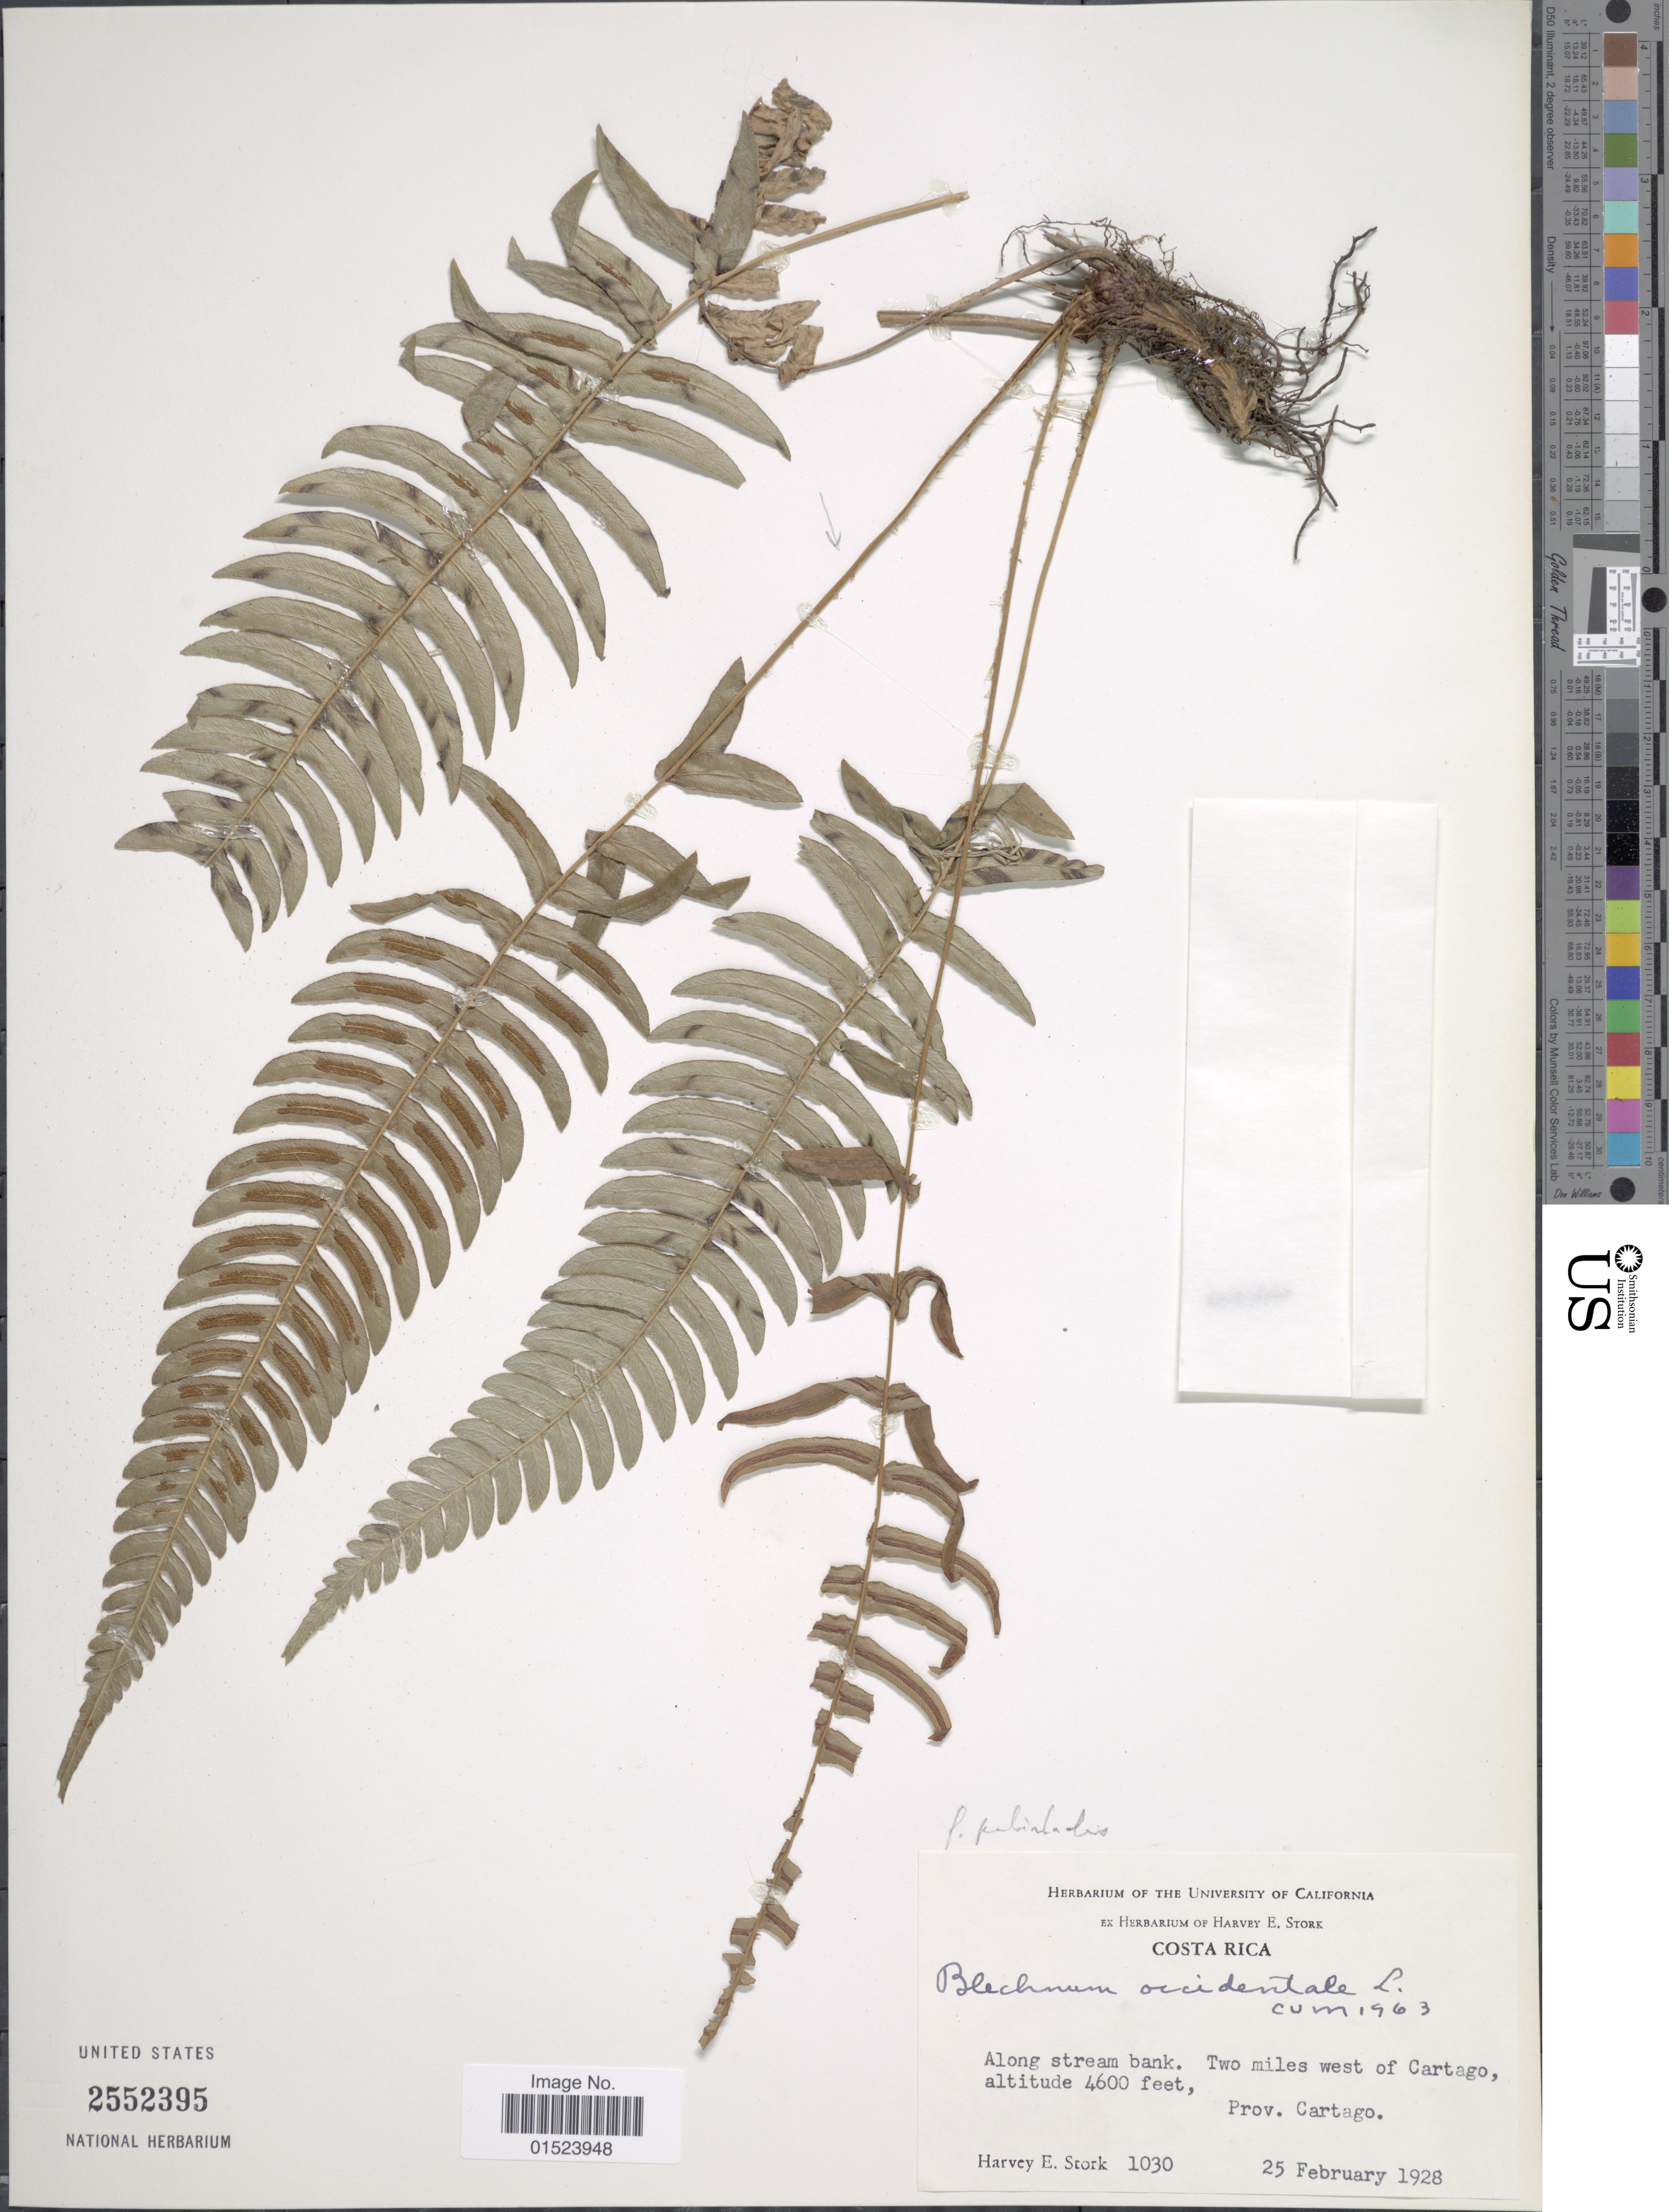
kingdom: Plantae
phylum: Tracheophyta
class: Polypodiopsida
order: Polypodiales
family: Blechnaceae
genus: Blechnum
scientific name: Blechnum glandulosum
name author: Link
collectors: H. E. Stork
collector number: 1030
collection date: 1928-02-25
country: Costa Rica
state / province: Cartago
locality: Along stream bank. Two miles west of Cartago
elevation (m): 1402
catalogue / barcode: US 2552395